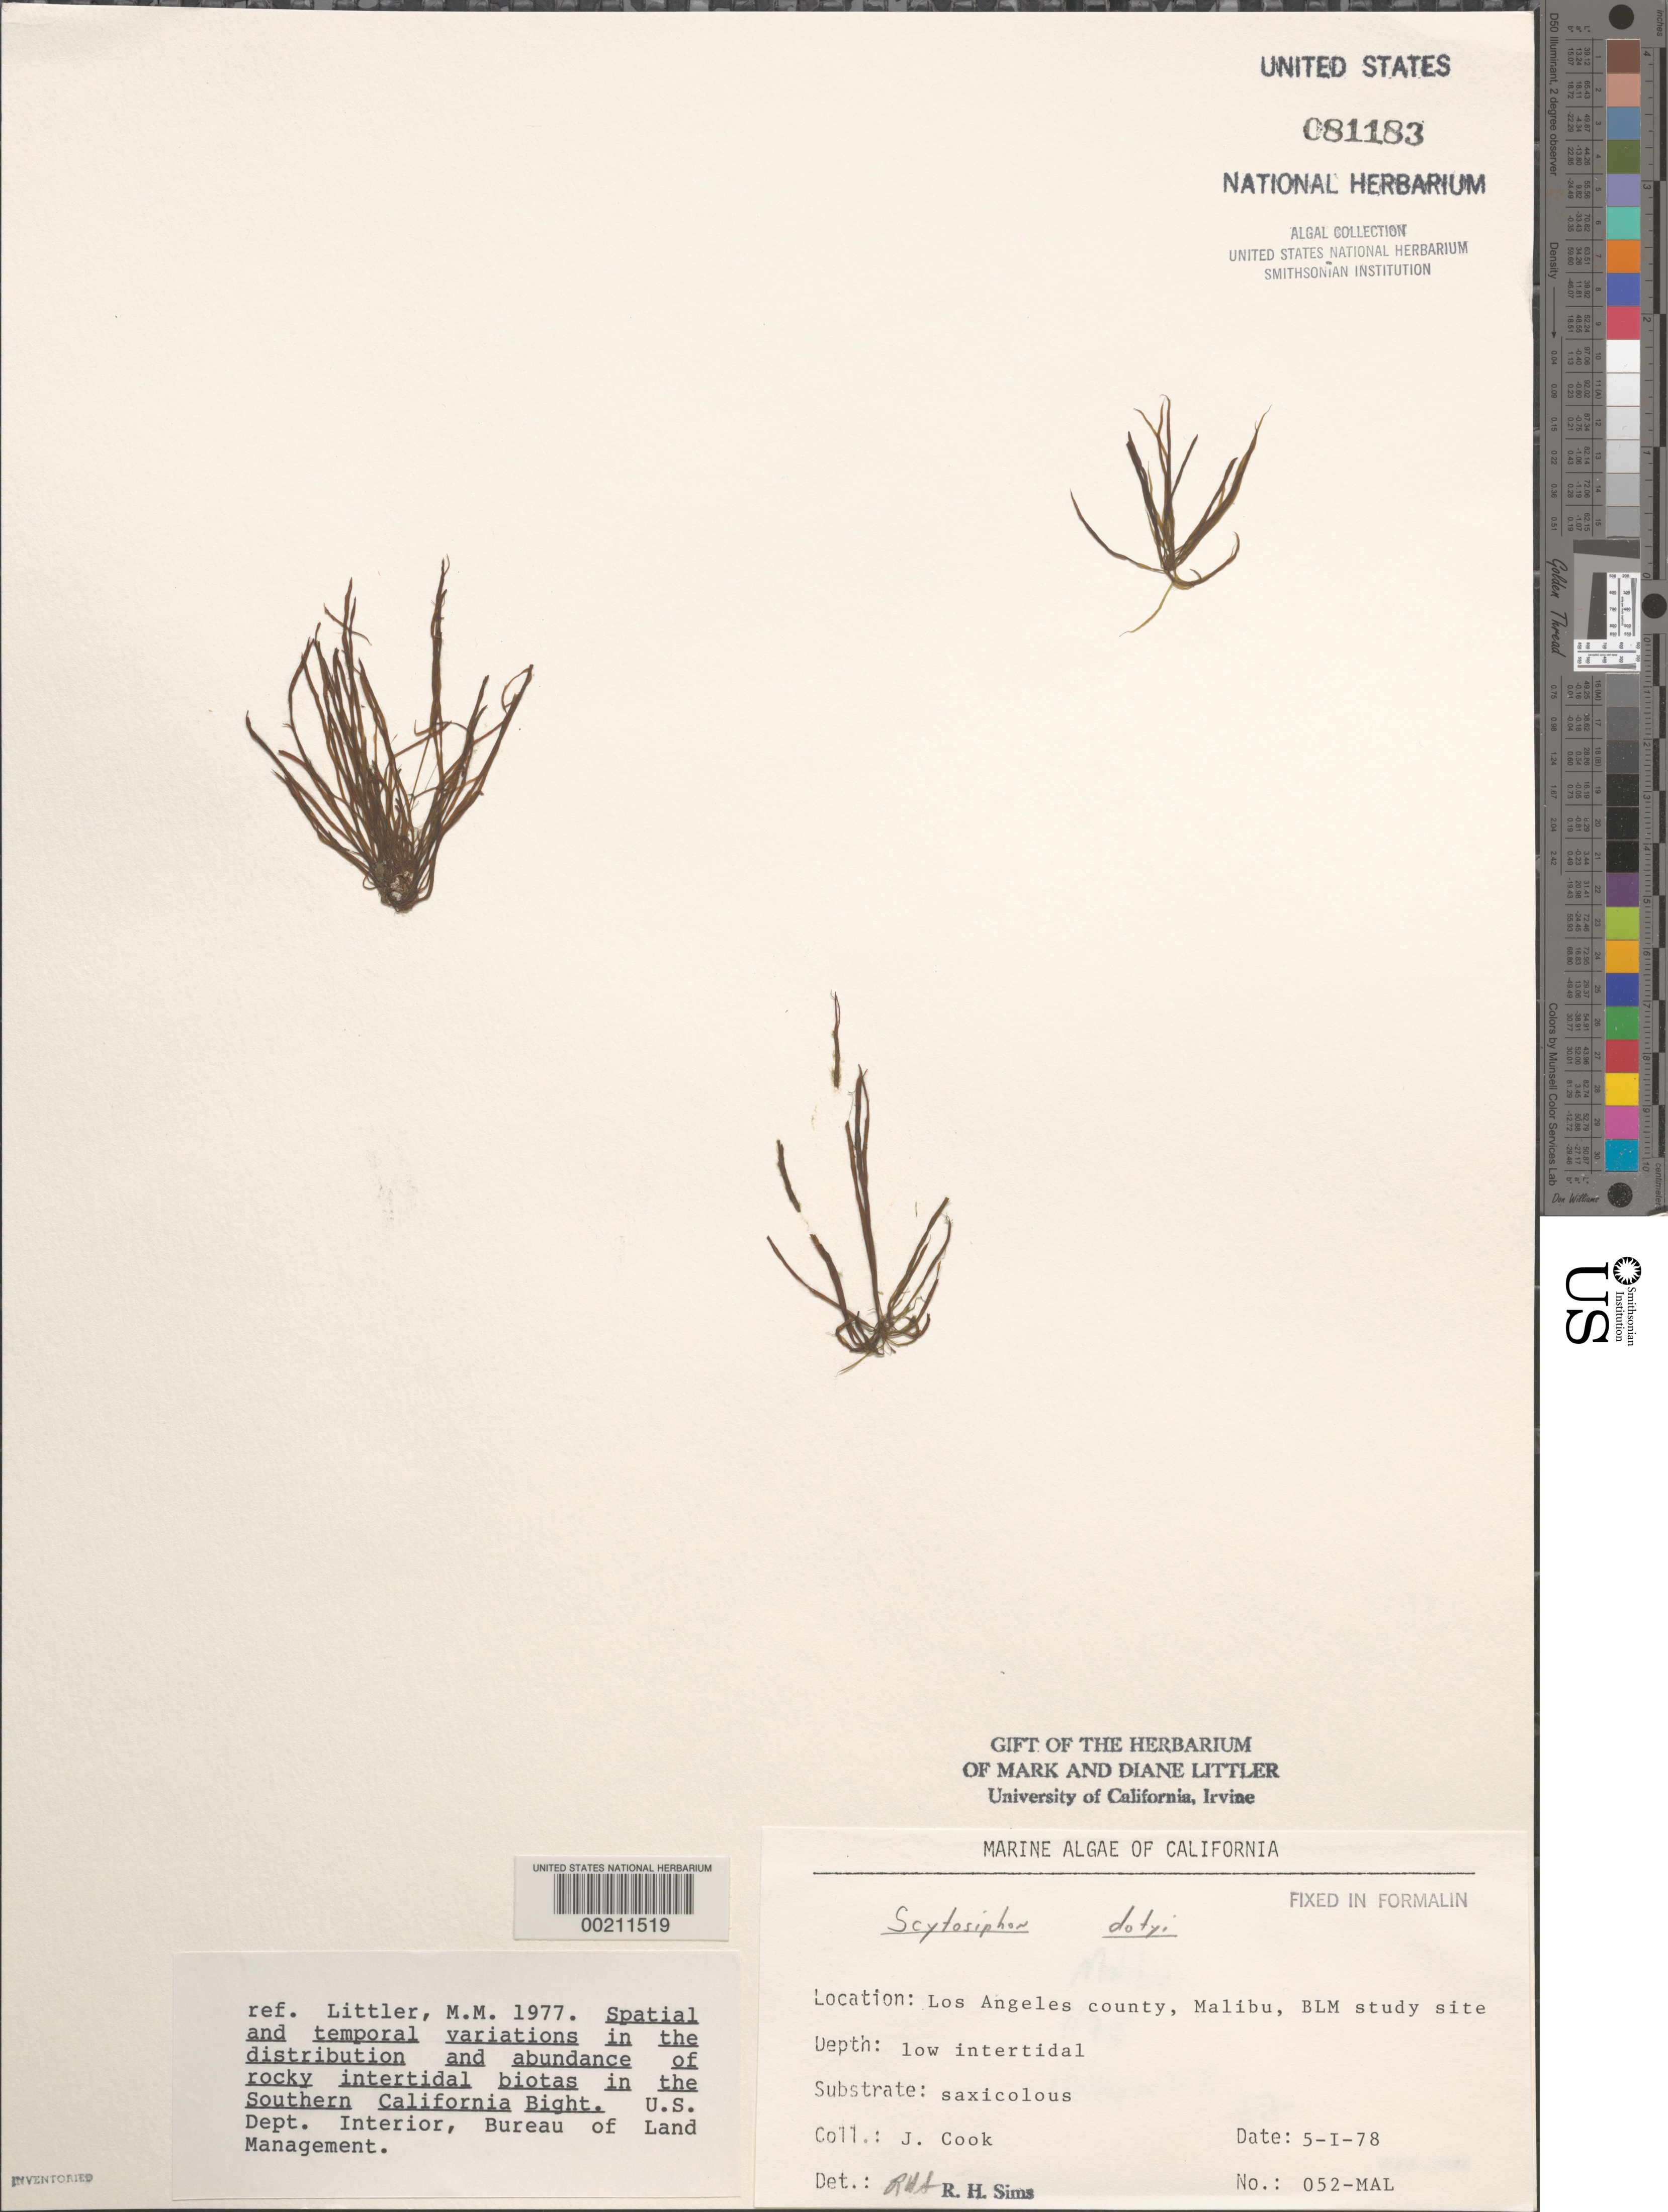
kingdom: Chromista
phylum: Ochrophyta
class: Phaeophyceae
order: Scytosiphonales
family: Scytosiphonaceae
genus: Scytosiphon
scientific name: Scytosiphon dotyi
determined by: Sims, Robert H.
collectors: J. Cook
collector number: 052-mal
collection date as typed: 05 Jan 1978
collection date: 1978-01-05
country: United States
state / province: California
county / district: Los Angeles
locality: Malibu, near Paradise Cove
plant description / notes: BLM-SOCALBIGHT Rocky Intertidal Survey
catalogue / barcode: US 81183